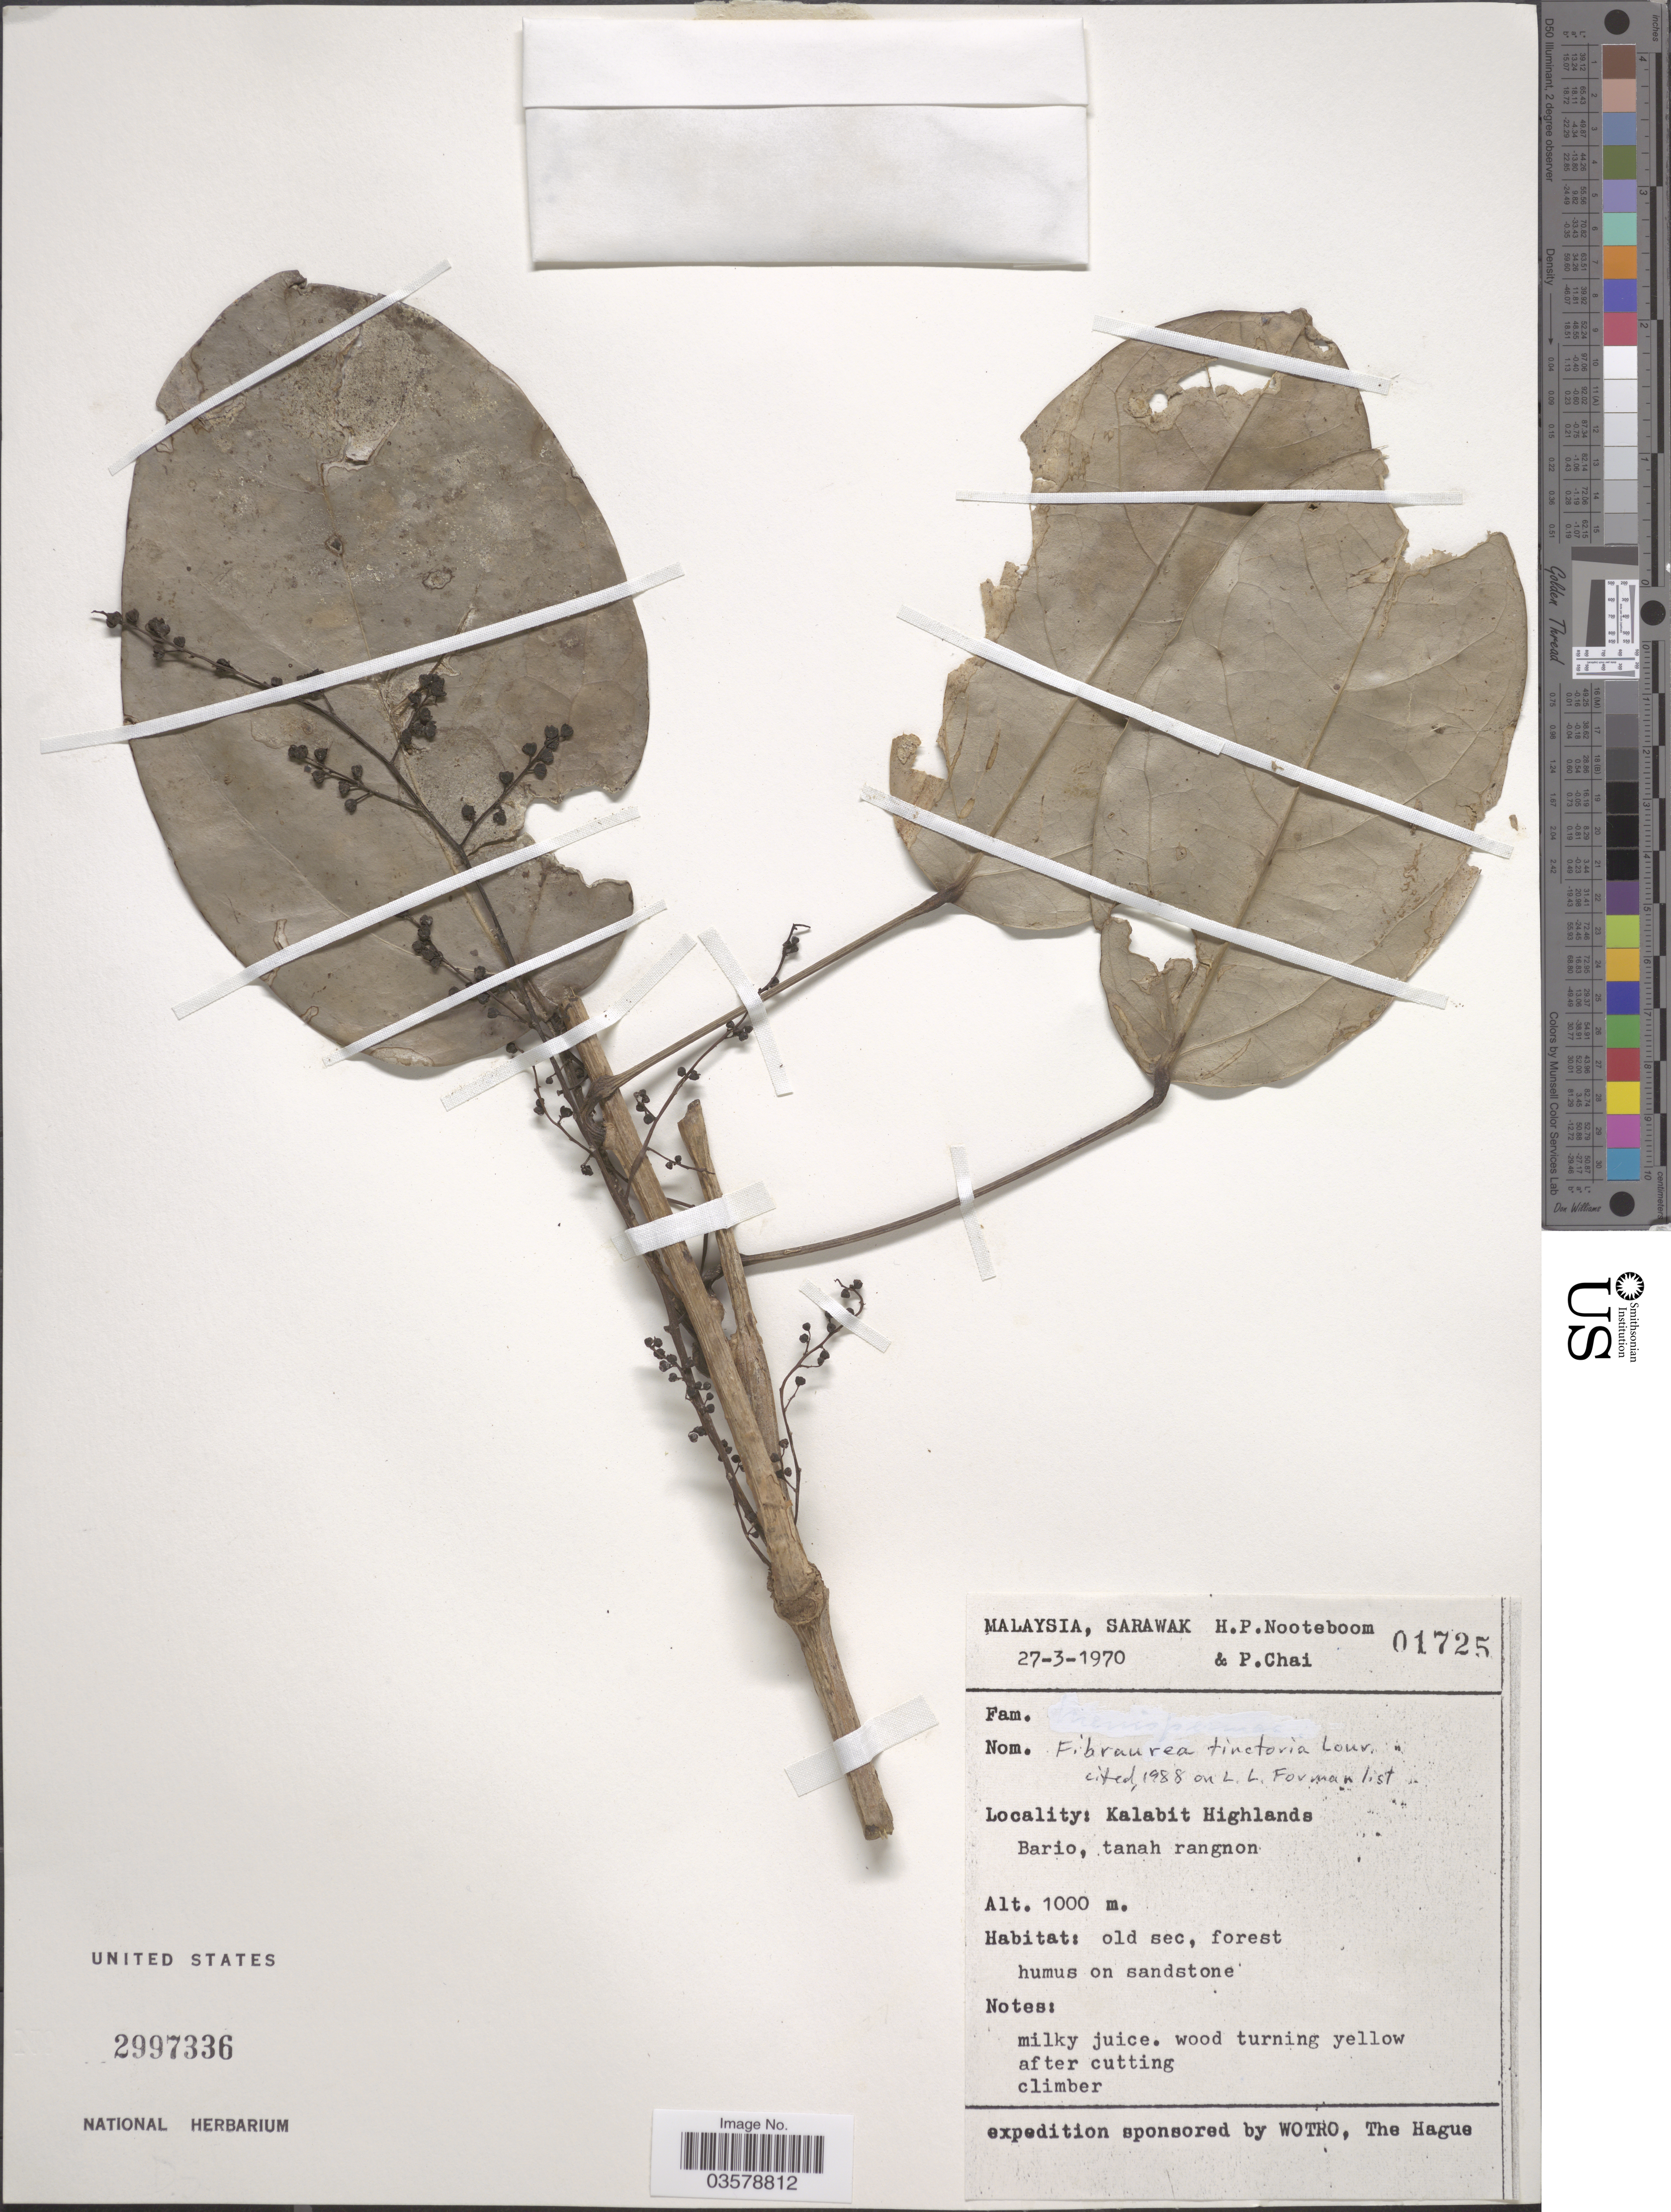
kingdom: Plantae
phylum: Tracheophyta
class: Magnoliopsida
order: Ranunculales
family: Menispermaceae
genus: Fibraurea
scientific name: Fibraurea tinctoria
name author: Lour.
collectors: H. P. Nooteboom & P. Chai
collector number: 01725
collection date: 1970-03-27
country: Malaysia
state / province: Sarawak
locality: Kalabit Highlands. Bario, tanah rangnon.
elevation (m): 1000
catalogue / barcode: US 2997336